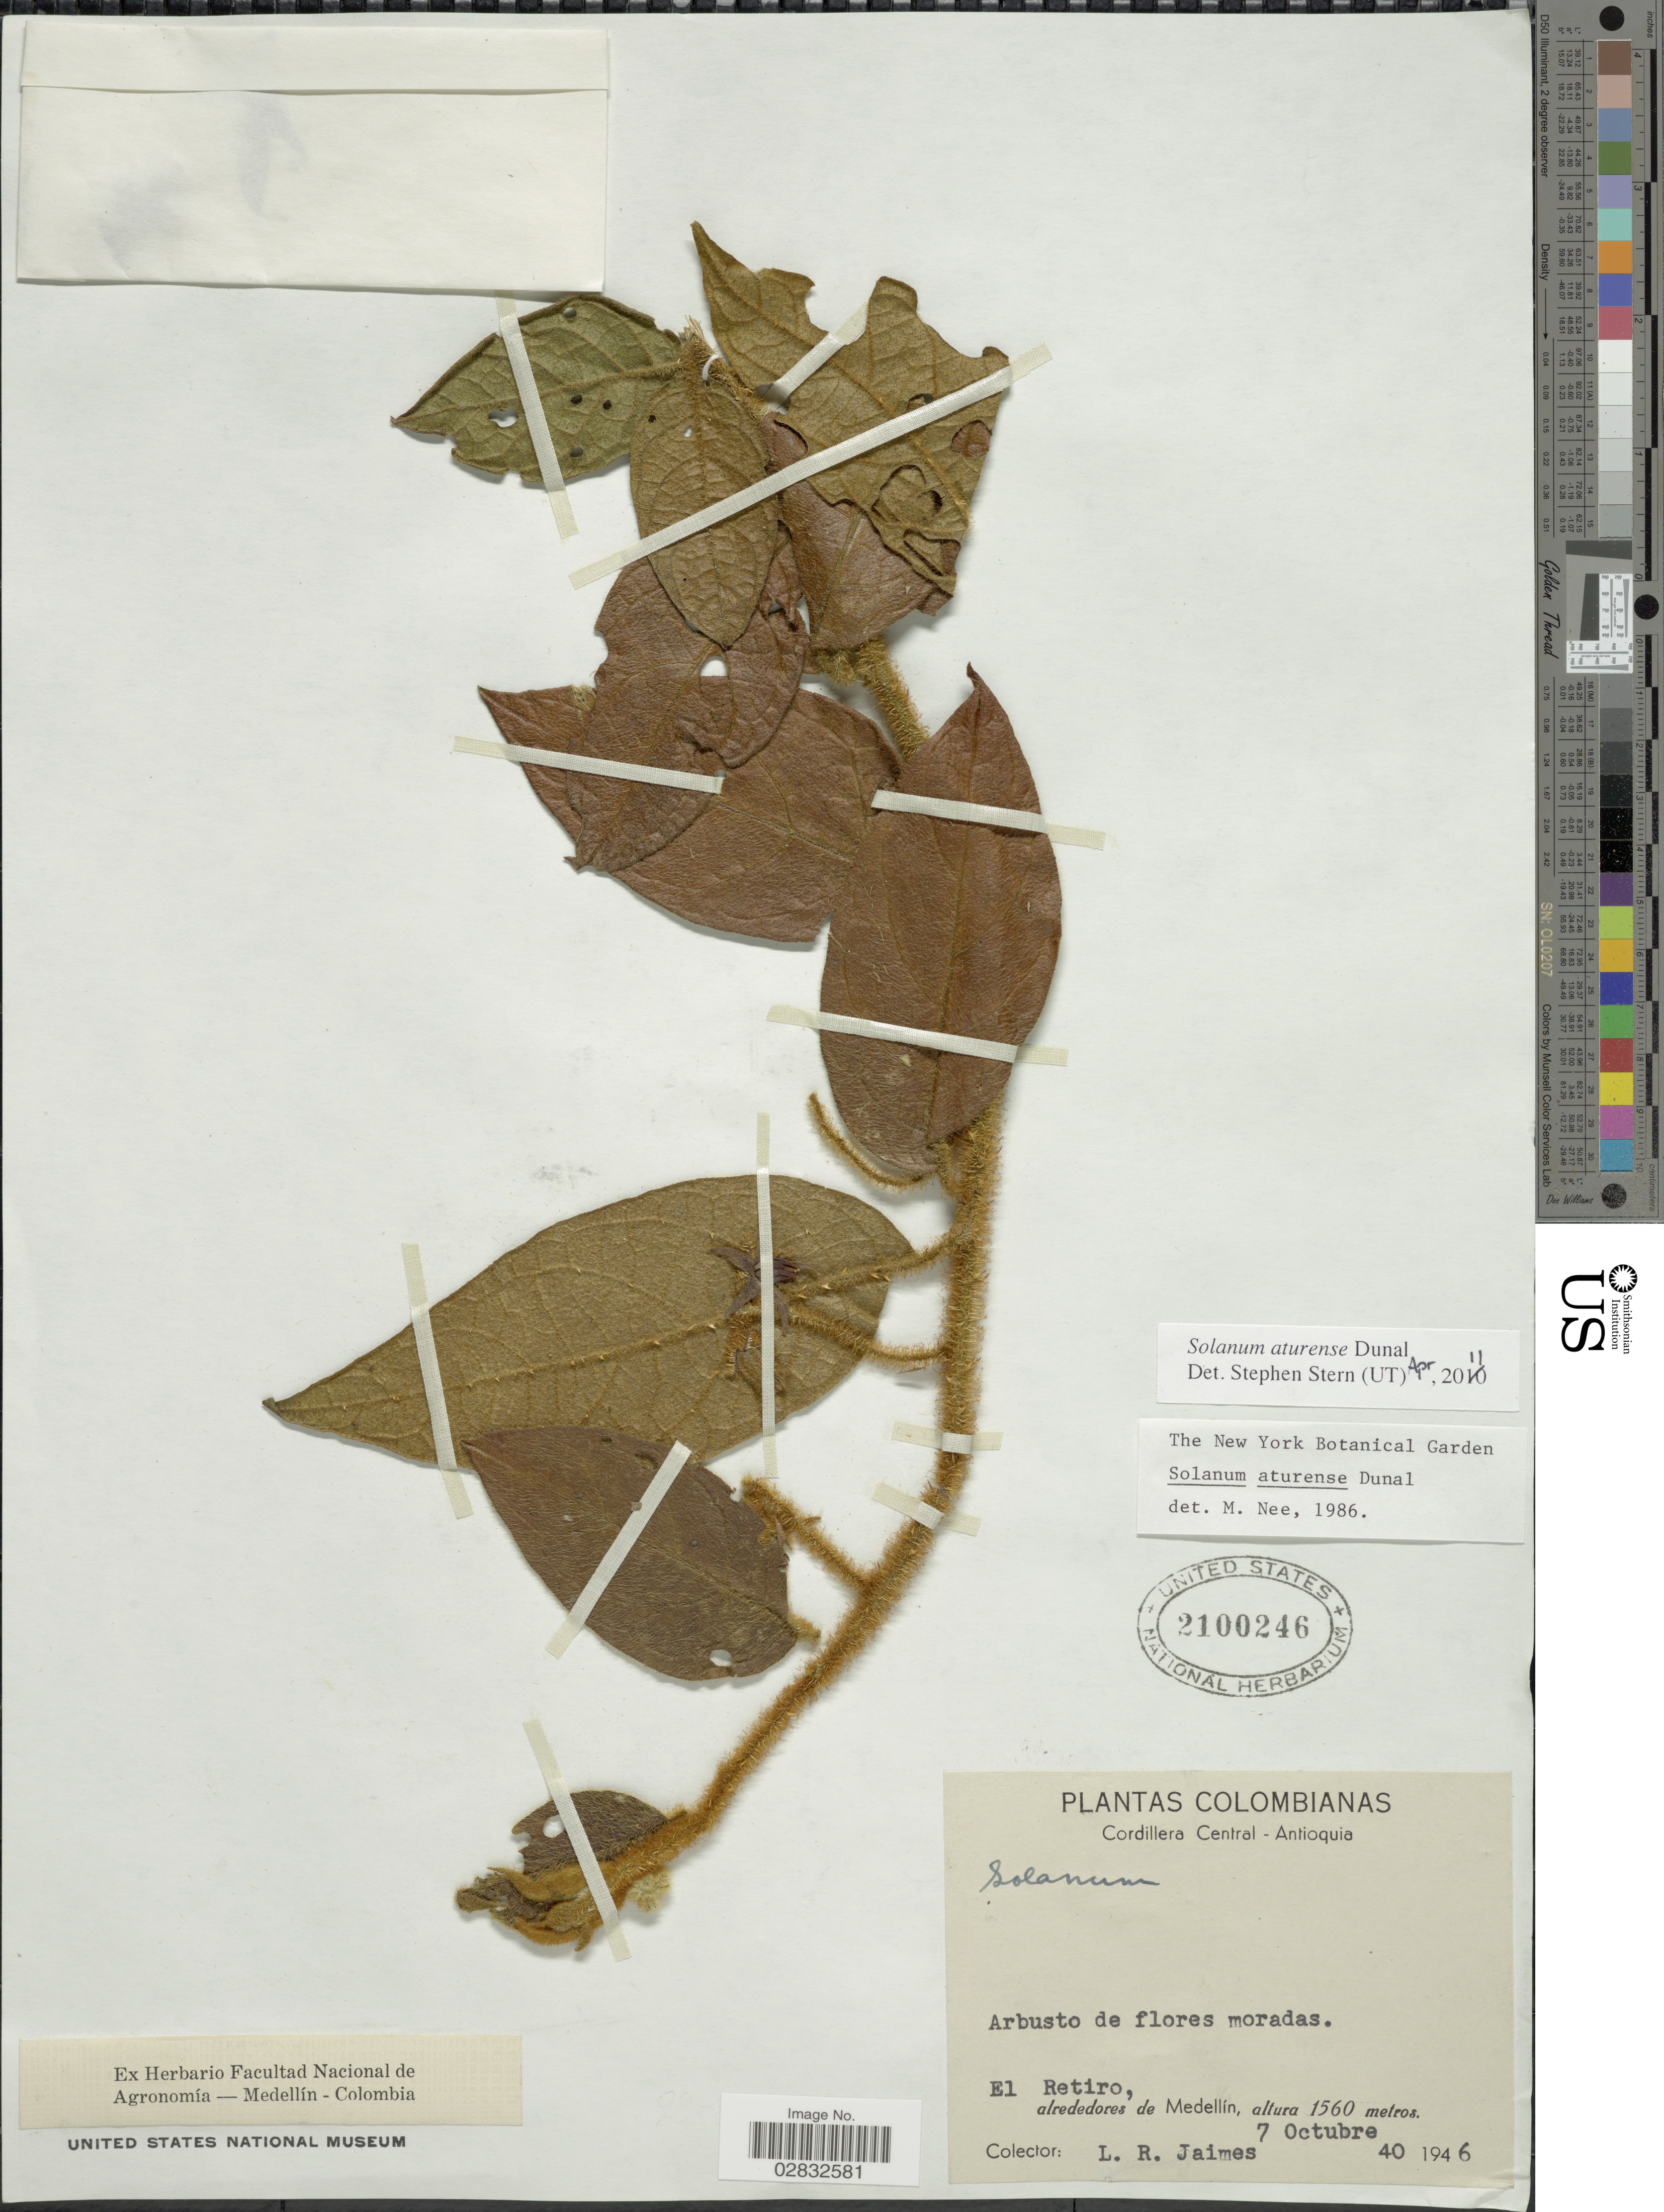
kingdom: Plantae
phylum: Tracheophyta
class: Magnoliopsida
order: Solanales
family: Solanaceae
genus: Solanum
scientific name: Solanum aturense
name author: Humb. & Bonpl. ex Dunal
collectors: L. R. Jaimes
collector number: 40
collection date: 1946-10-07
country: Colombia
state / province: Antioquia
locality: Cordillera Central, El Retiro, alrededores de Medellín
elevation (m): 1560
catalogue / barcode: US 2100246